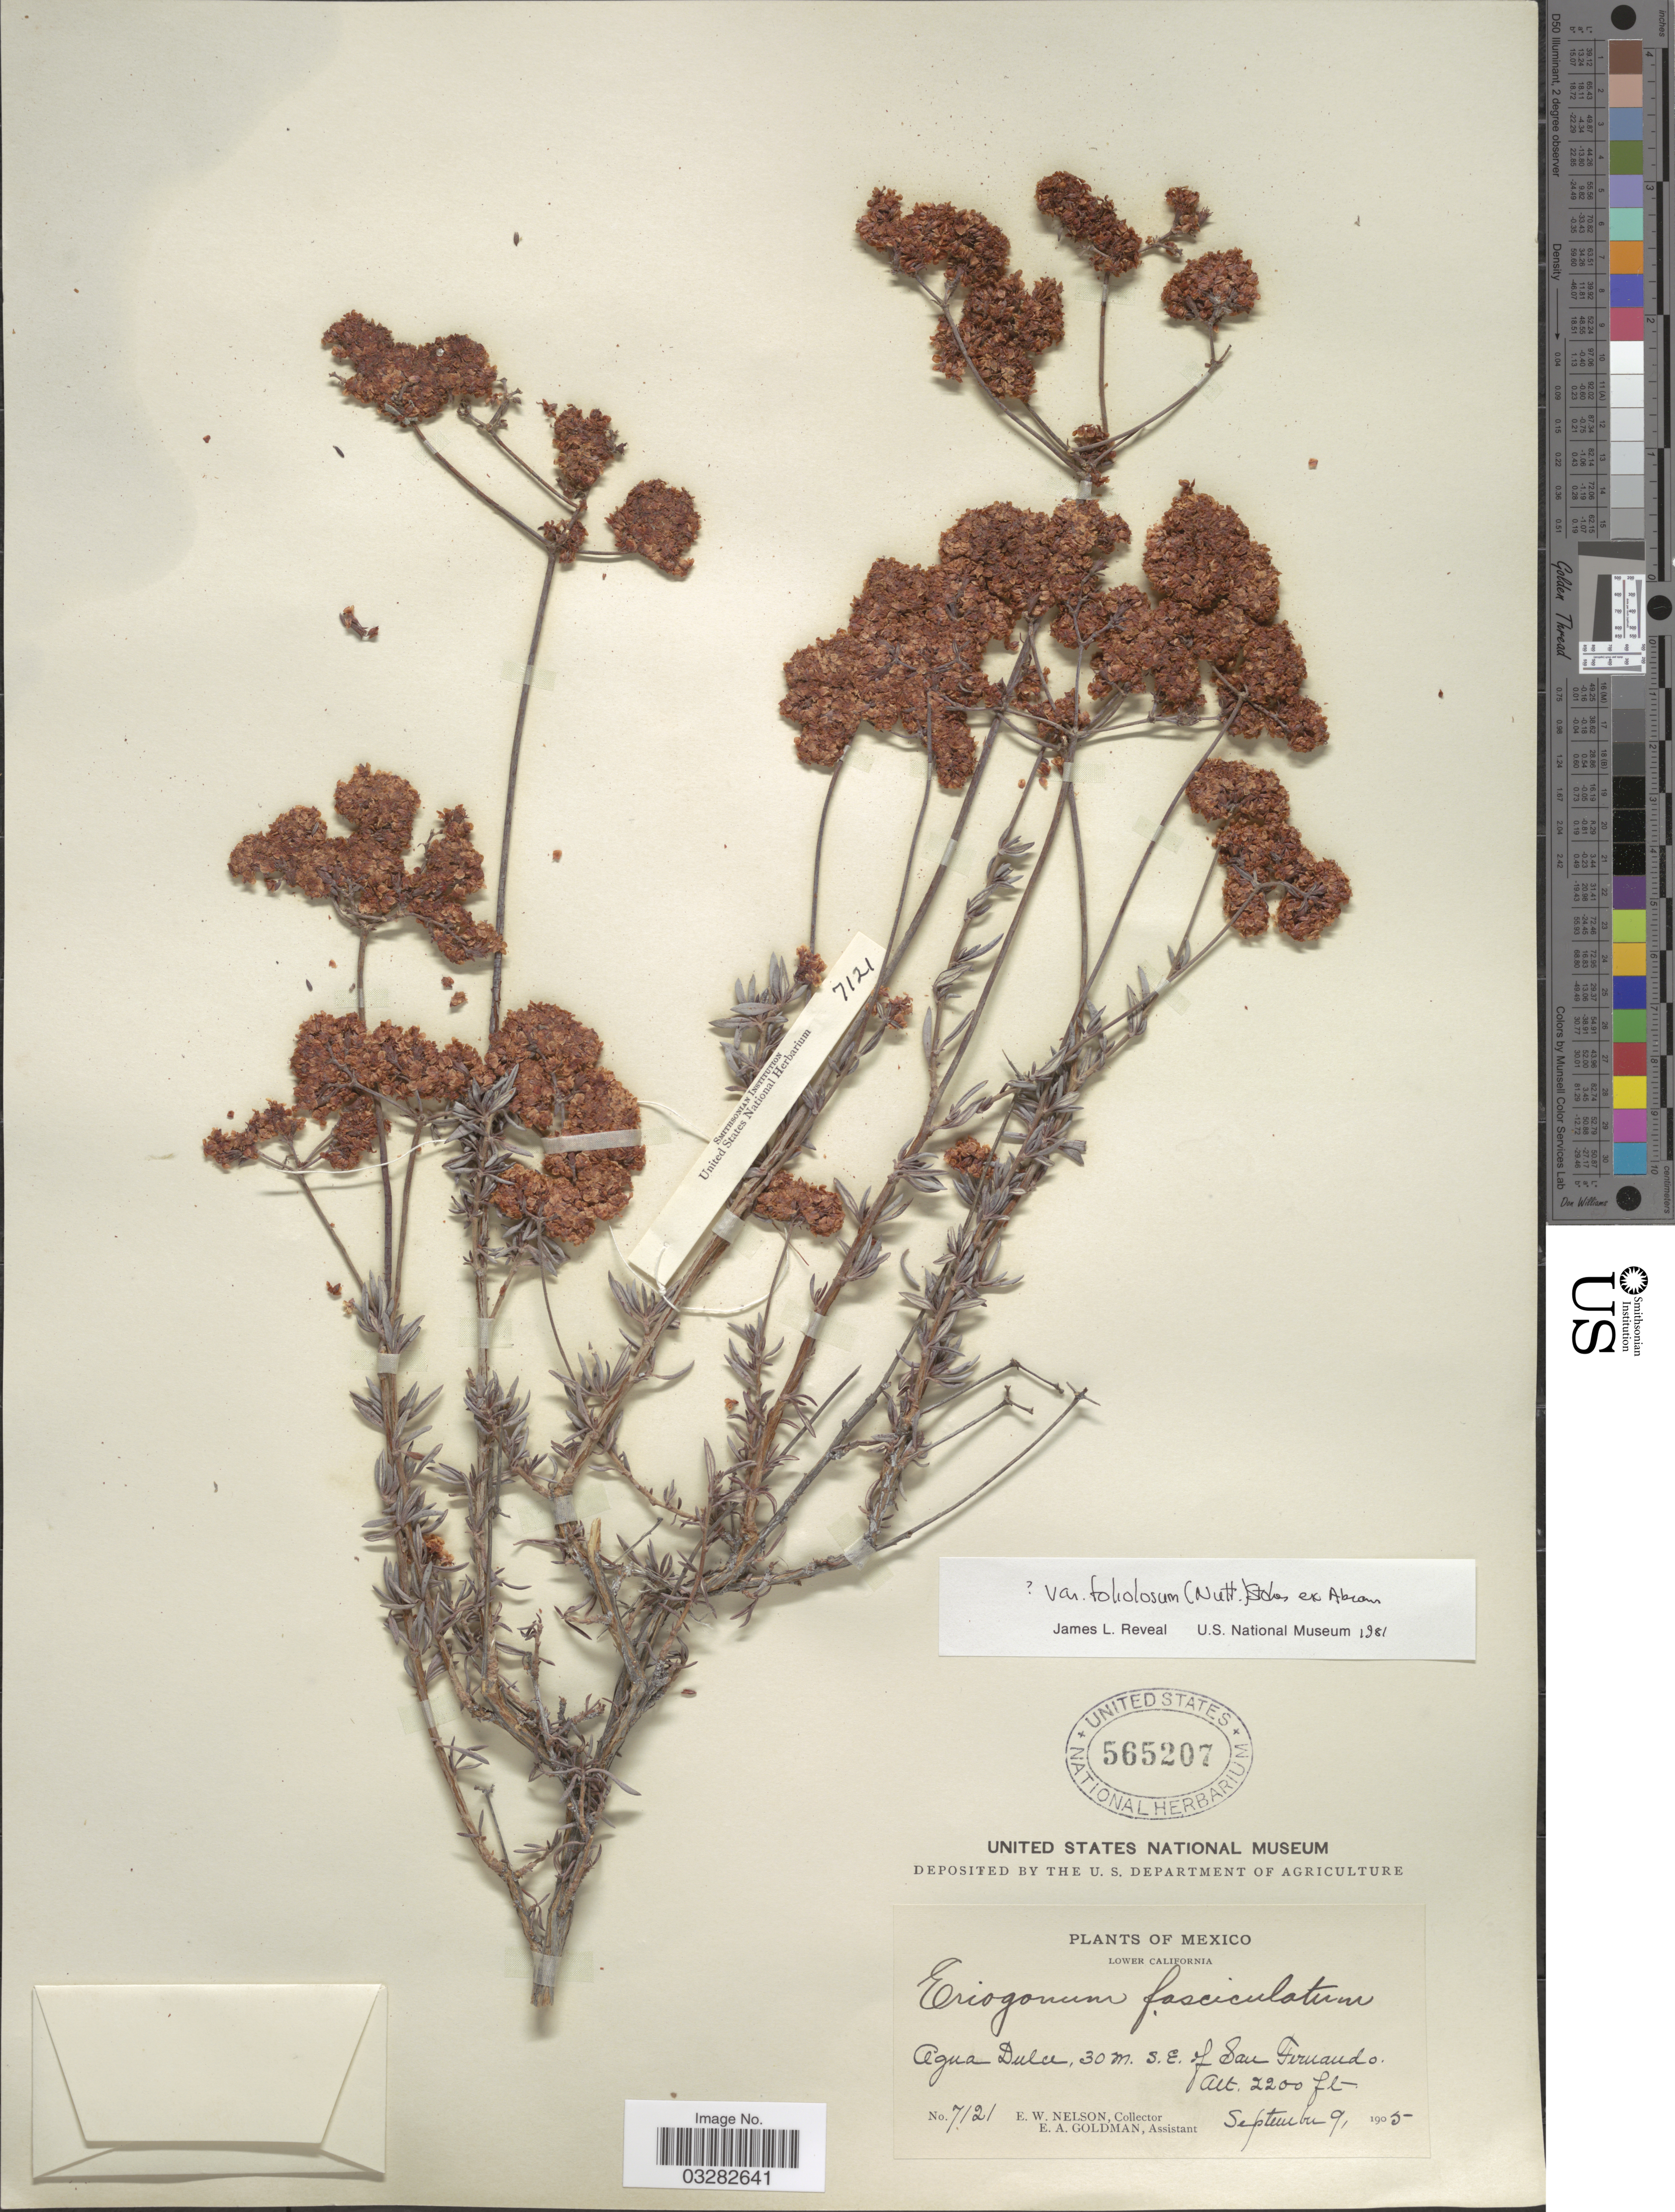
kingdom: Plantae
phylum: Tracheophyta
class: Magnoliopsida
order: Caryophyllales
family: Polygonaceae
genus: Eriogonum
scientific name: Eriogonum fasciculatum var. foliolosum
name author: (Nutt.) S. Stokes ex Abrams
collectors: E. W. Nelson & E. A. Goldman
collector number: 7121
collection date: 1905-09-09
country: Mexico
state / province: Baja California Norte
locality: Lower California. Agua Dulce, 30 m. S. E. of San Fernando.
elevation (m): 671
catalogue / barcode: US 565207